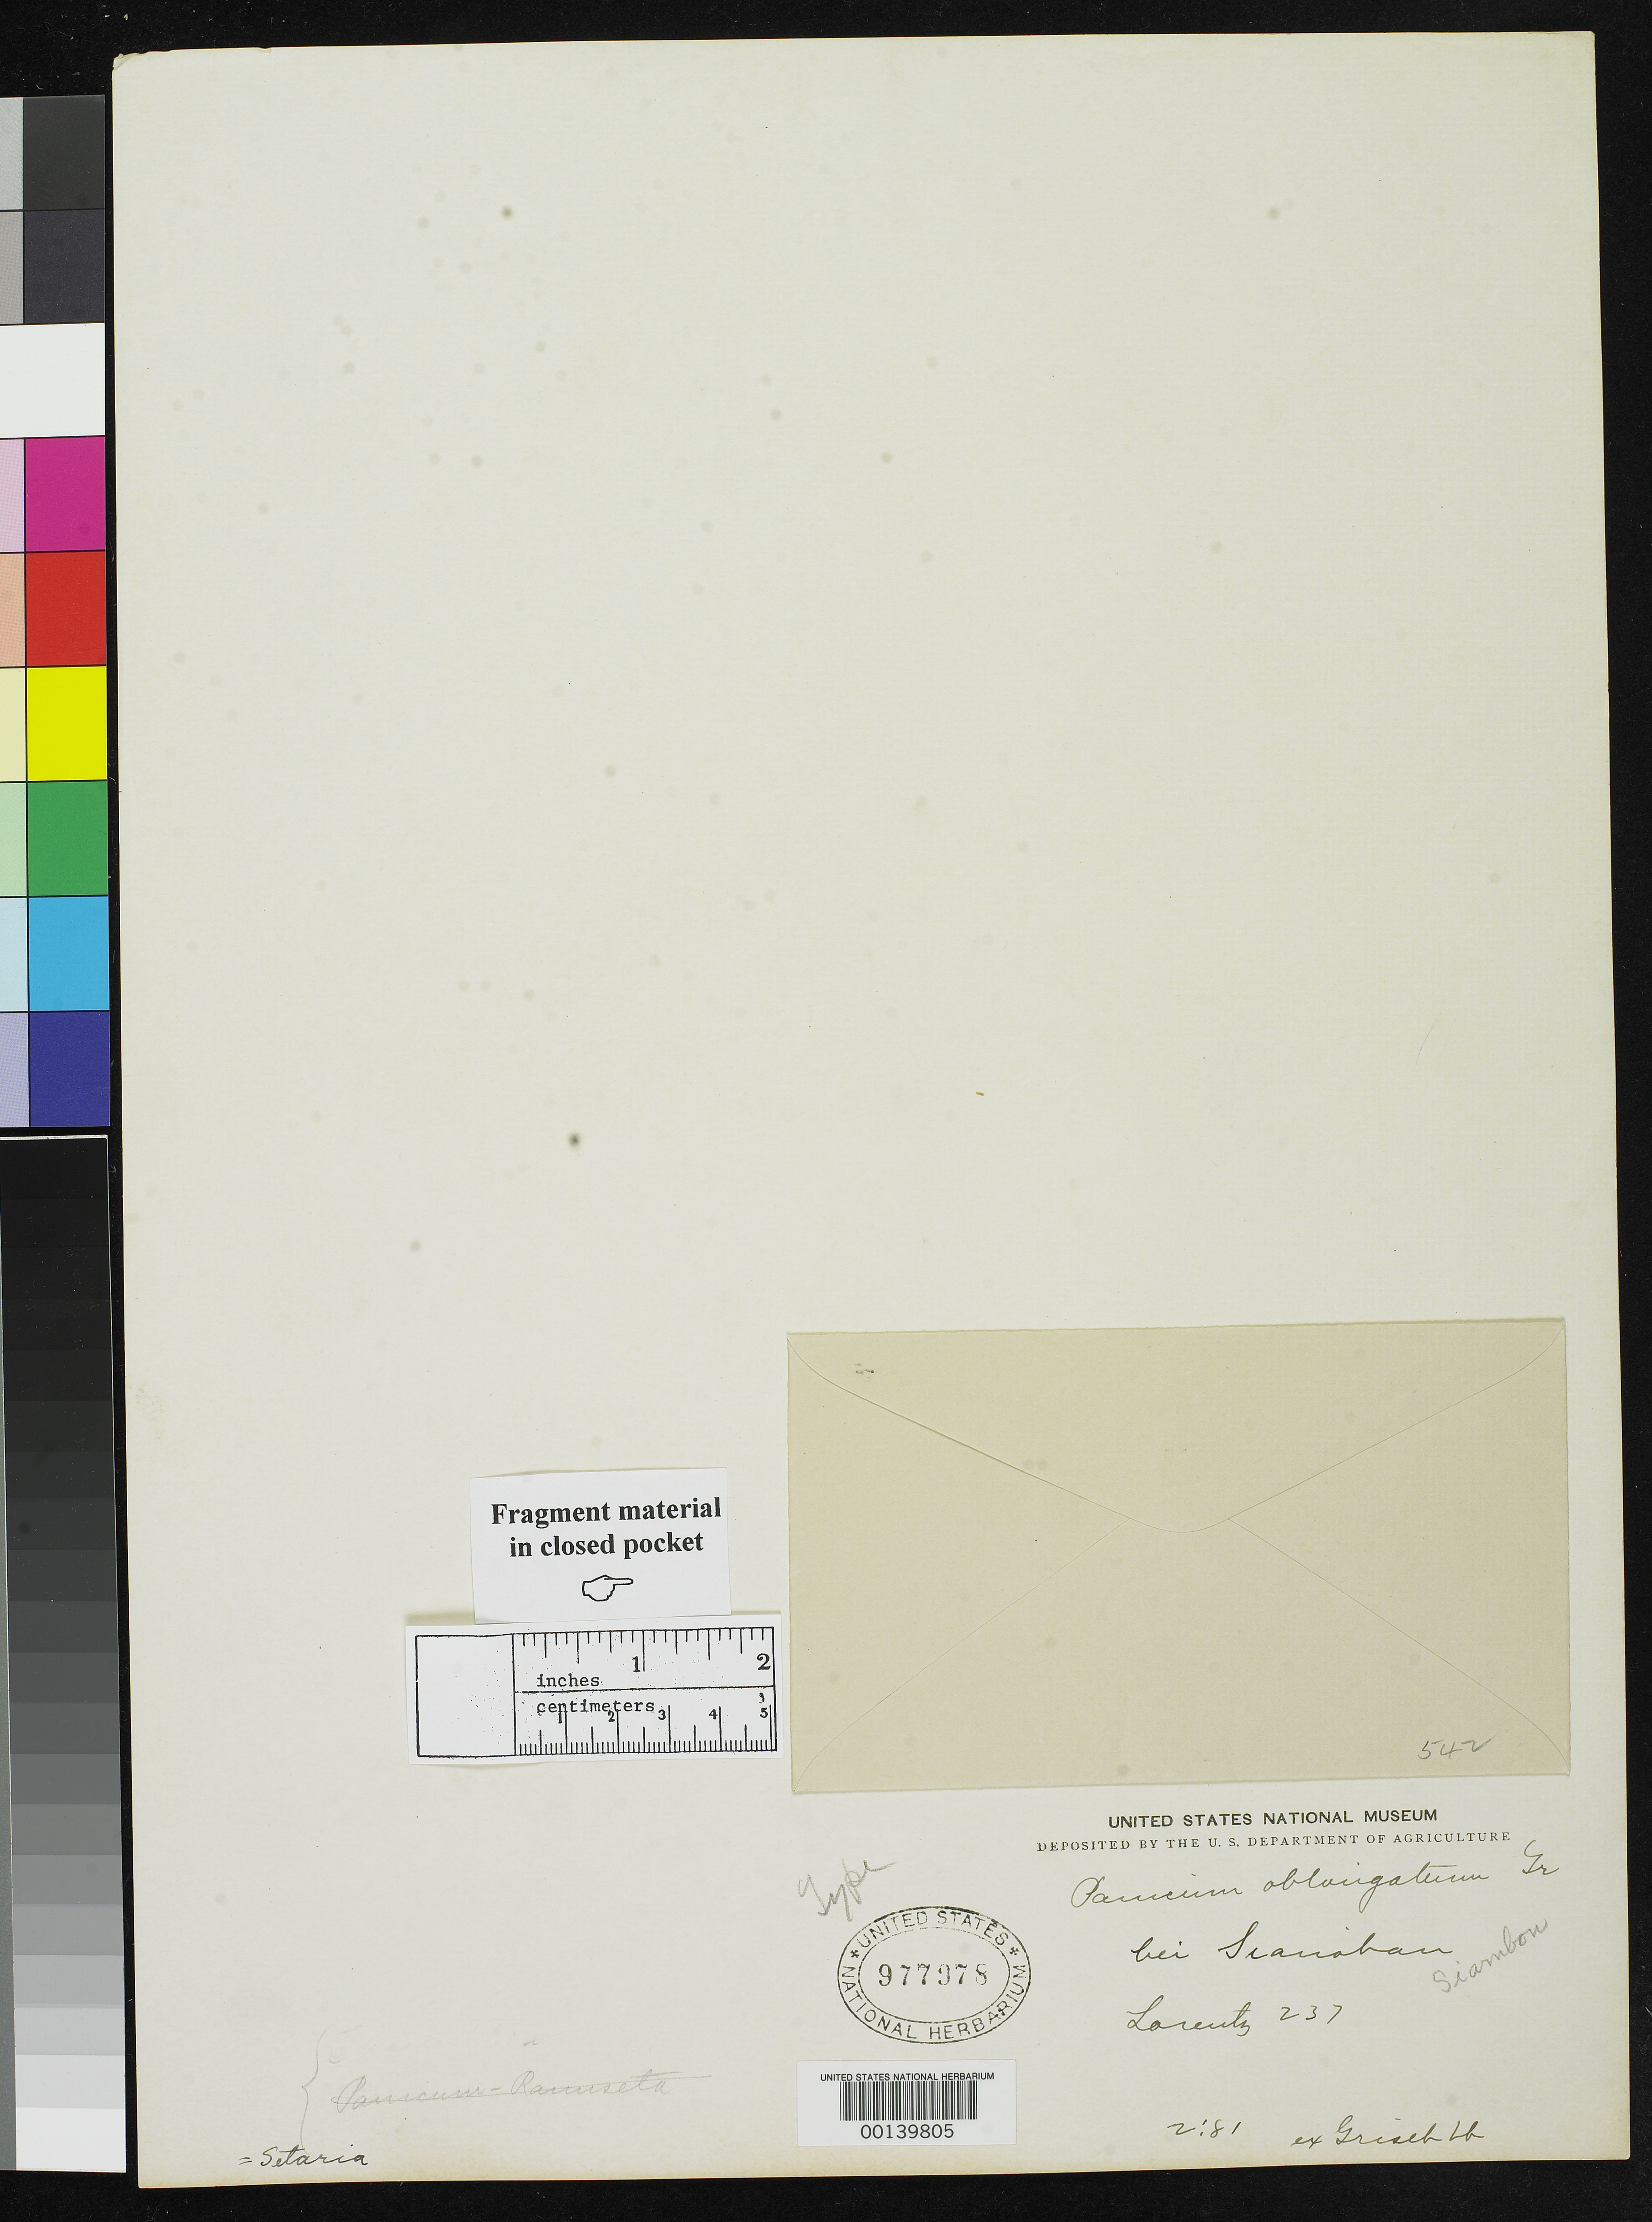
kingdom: Plantae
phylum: Tracheophyta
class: Liliopsida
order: Poales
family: Poaceae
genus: Panicum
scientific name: Panicum oblongatum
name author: Griseb.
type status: Type Fragment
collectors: P. G. Lorentz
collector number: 237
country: Argentina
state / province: Tucumán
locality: Siambon.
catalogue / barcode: US 977978